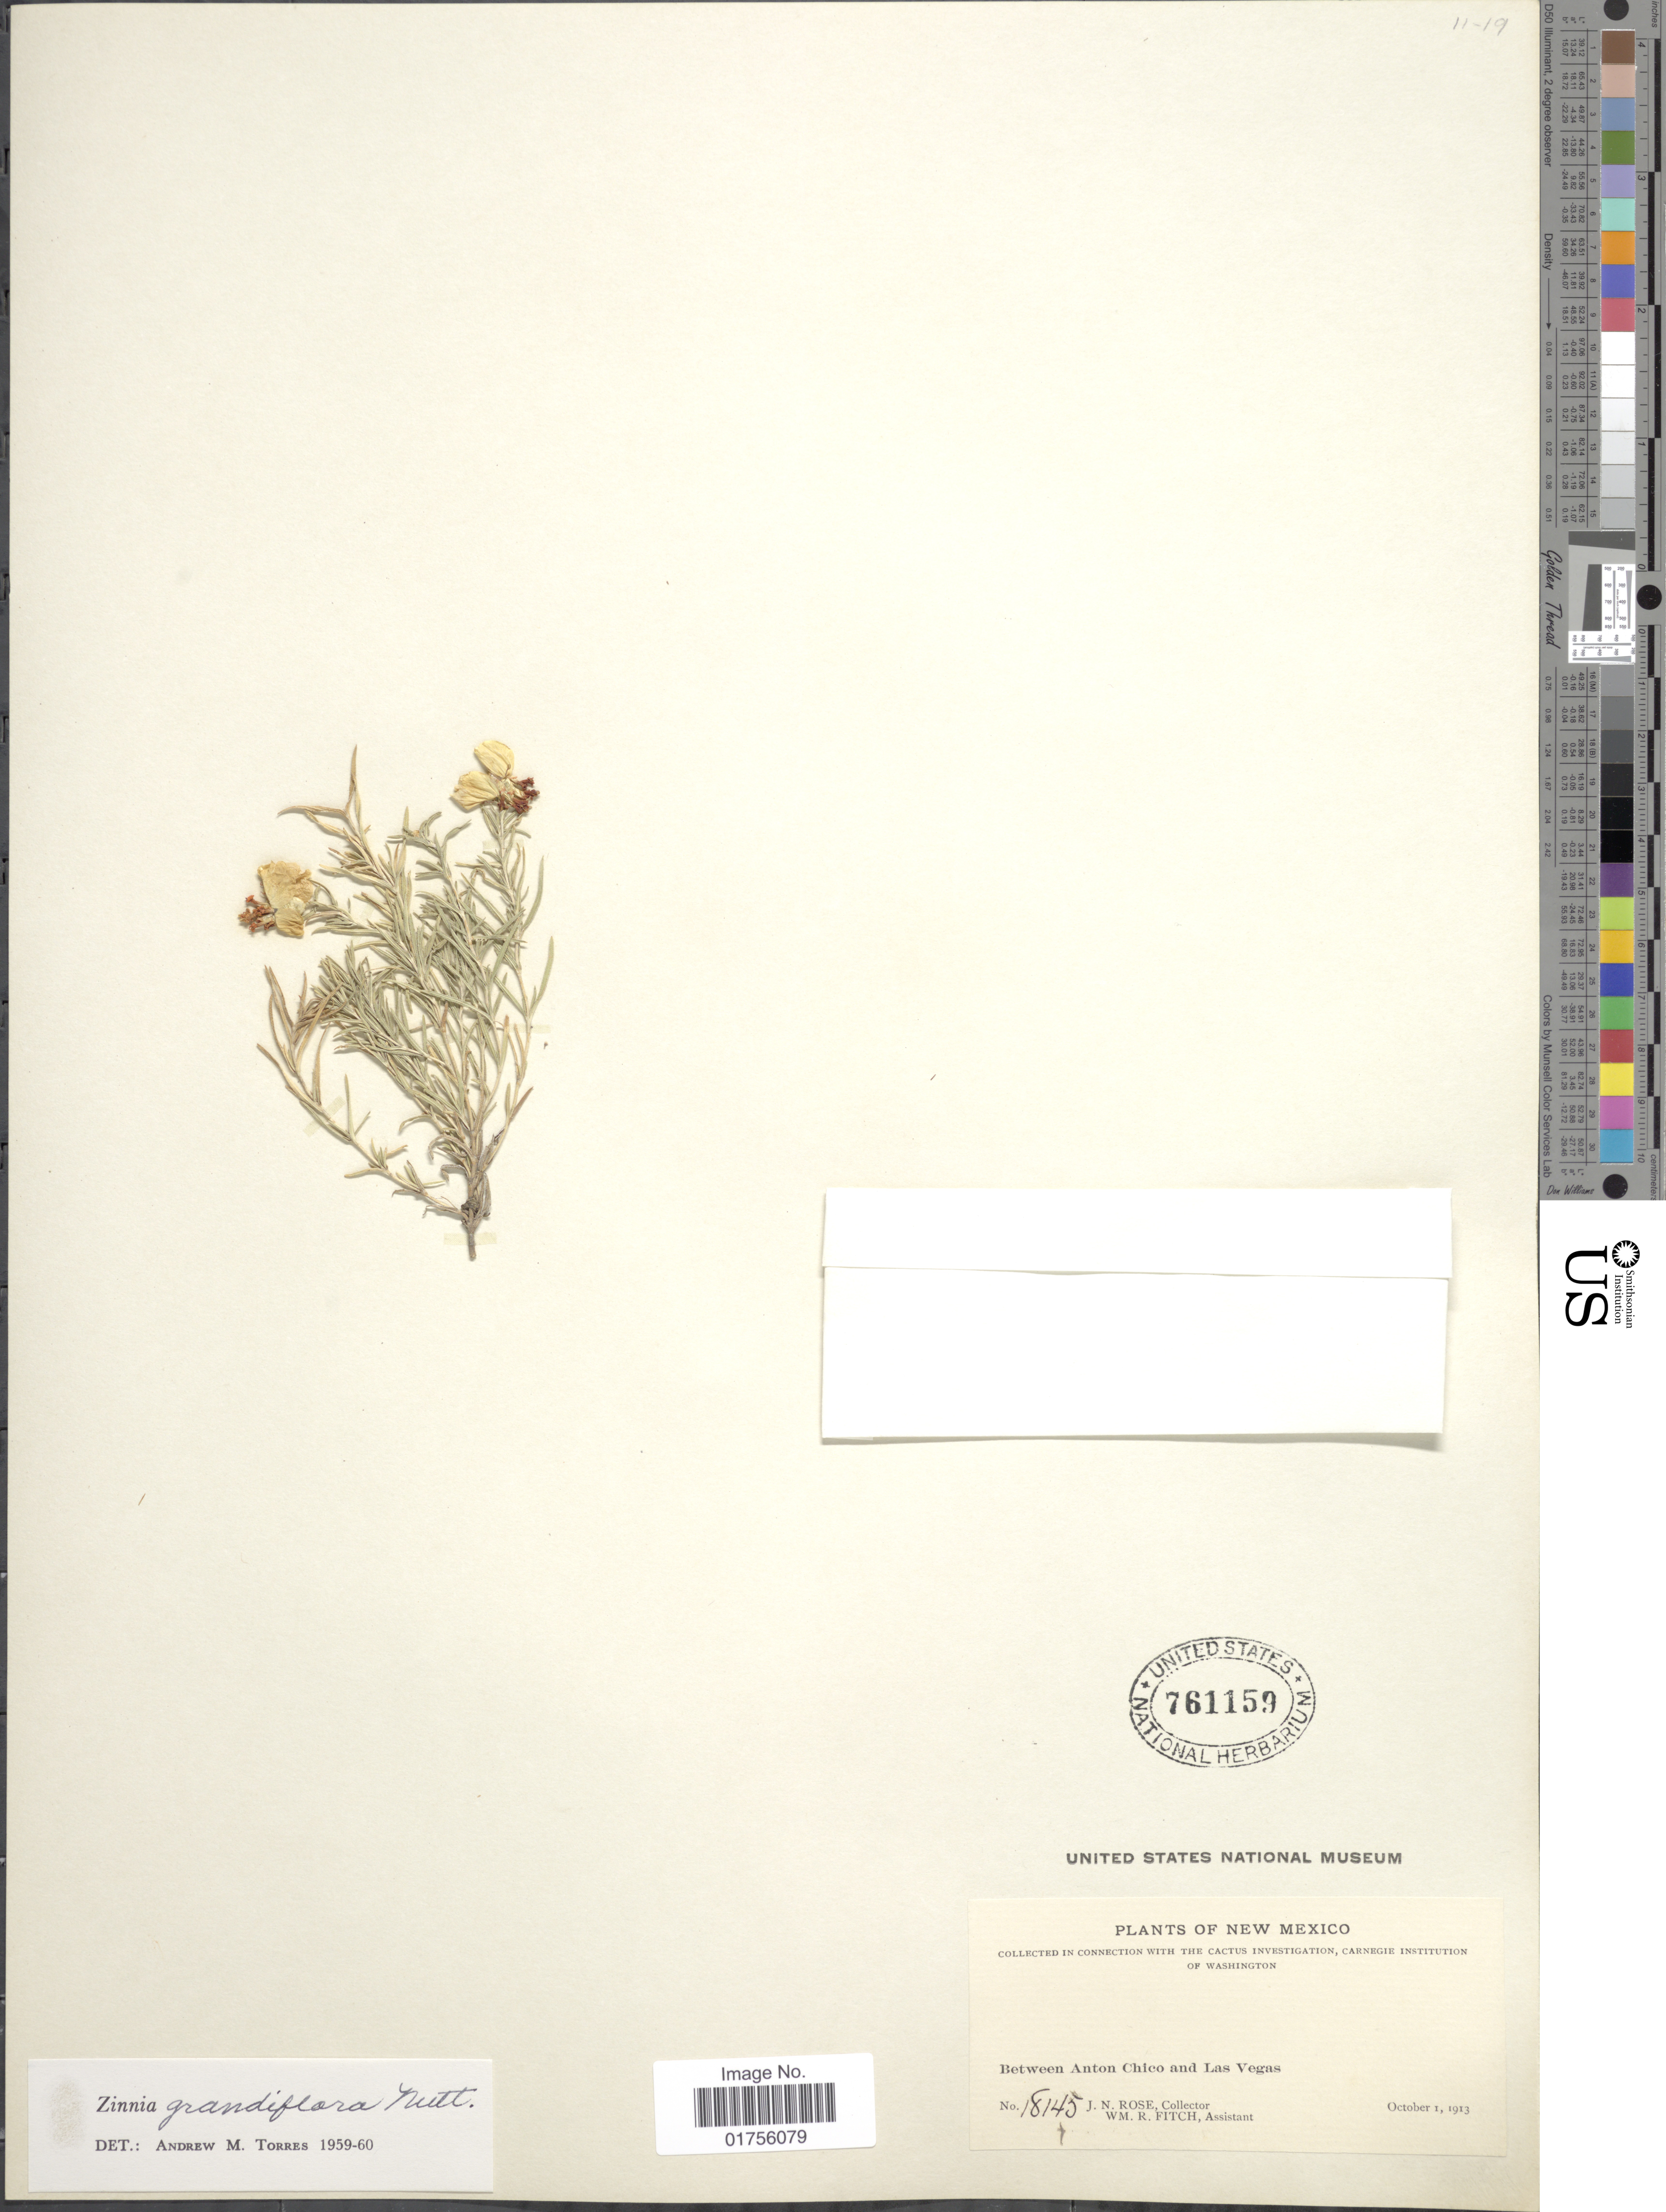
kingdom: Plantae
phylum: Tracheophyta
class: Magnoliopsida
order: Asterales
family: Asteraceae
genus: Zinnia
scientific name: Zinnia grandiflora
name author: Nutt.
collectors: J. N. Rose & W. R. Fitch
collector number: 18145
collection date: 1913-10-01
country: United States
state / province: New Mexico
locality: Between Anton and Chico and Las Vegas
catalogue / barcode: US 761159